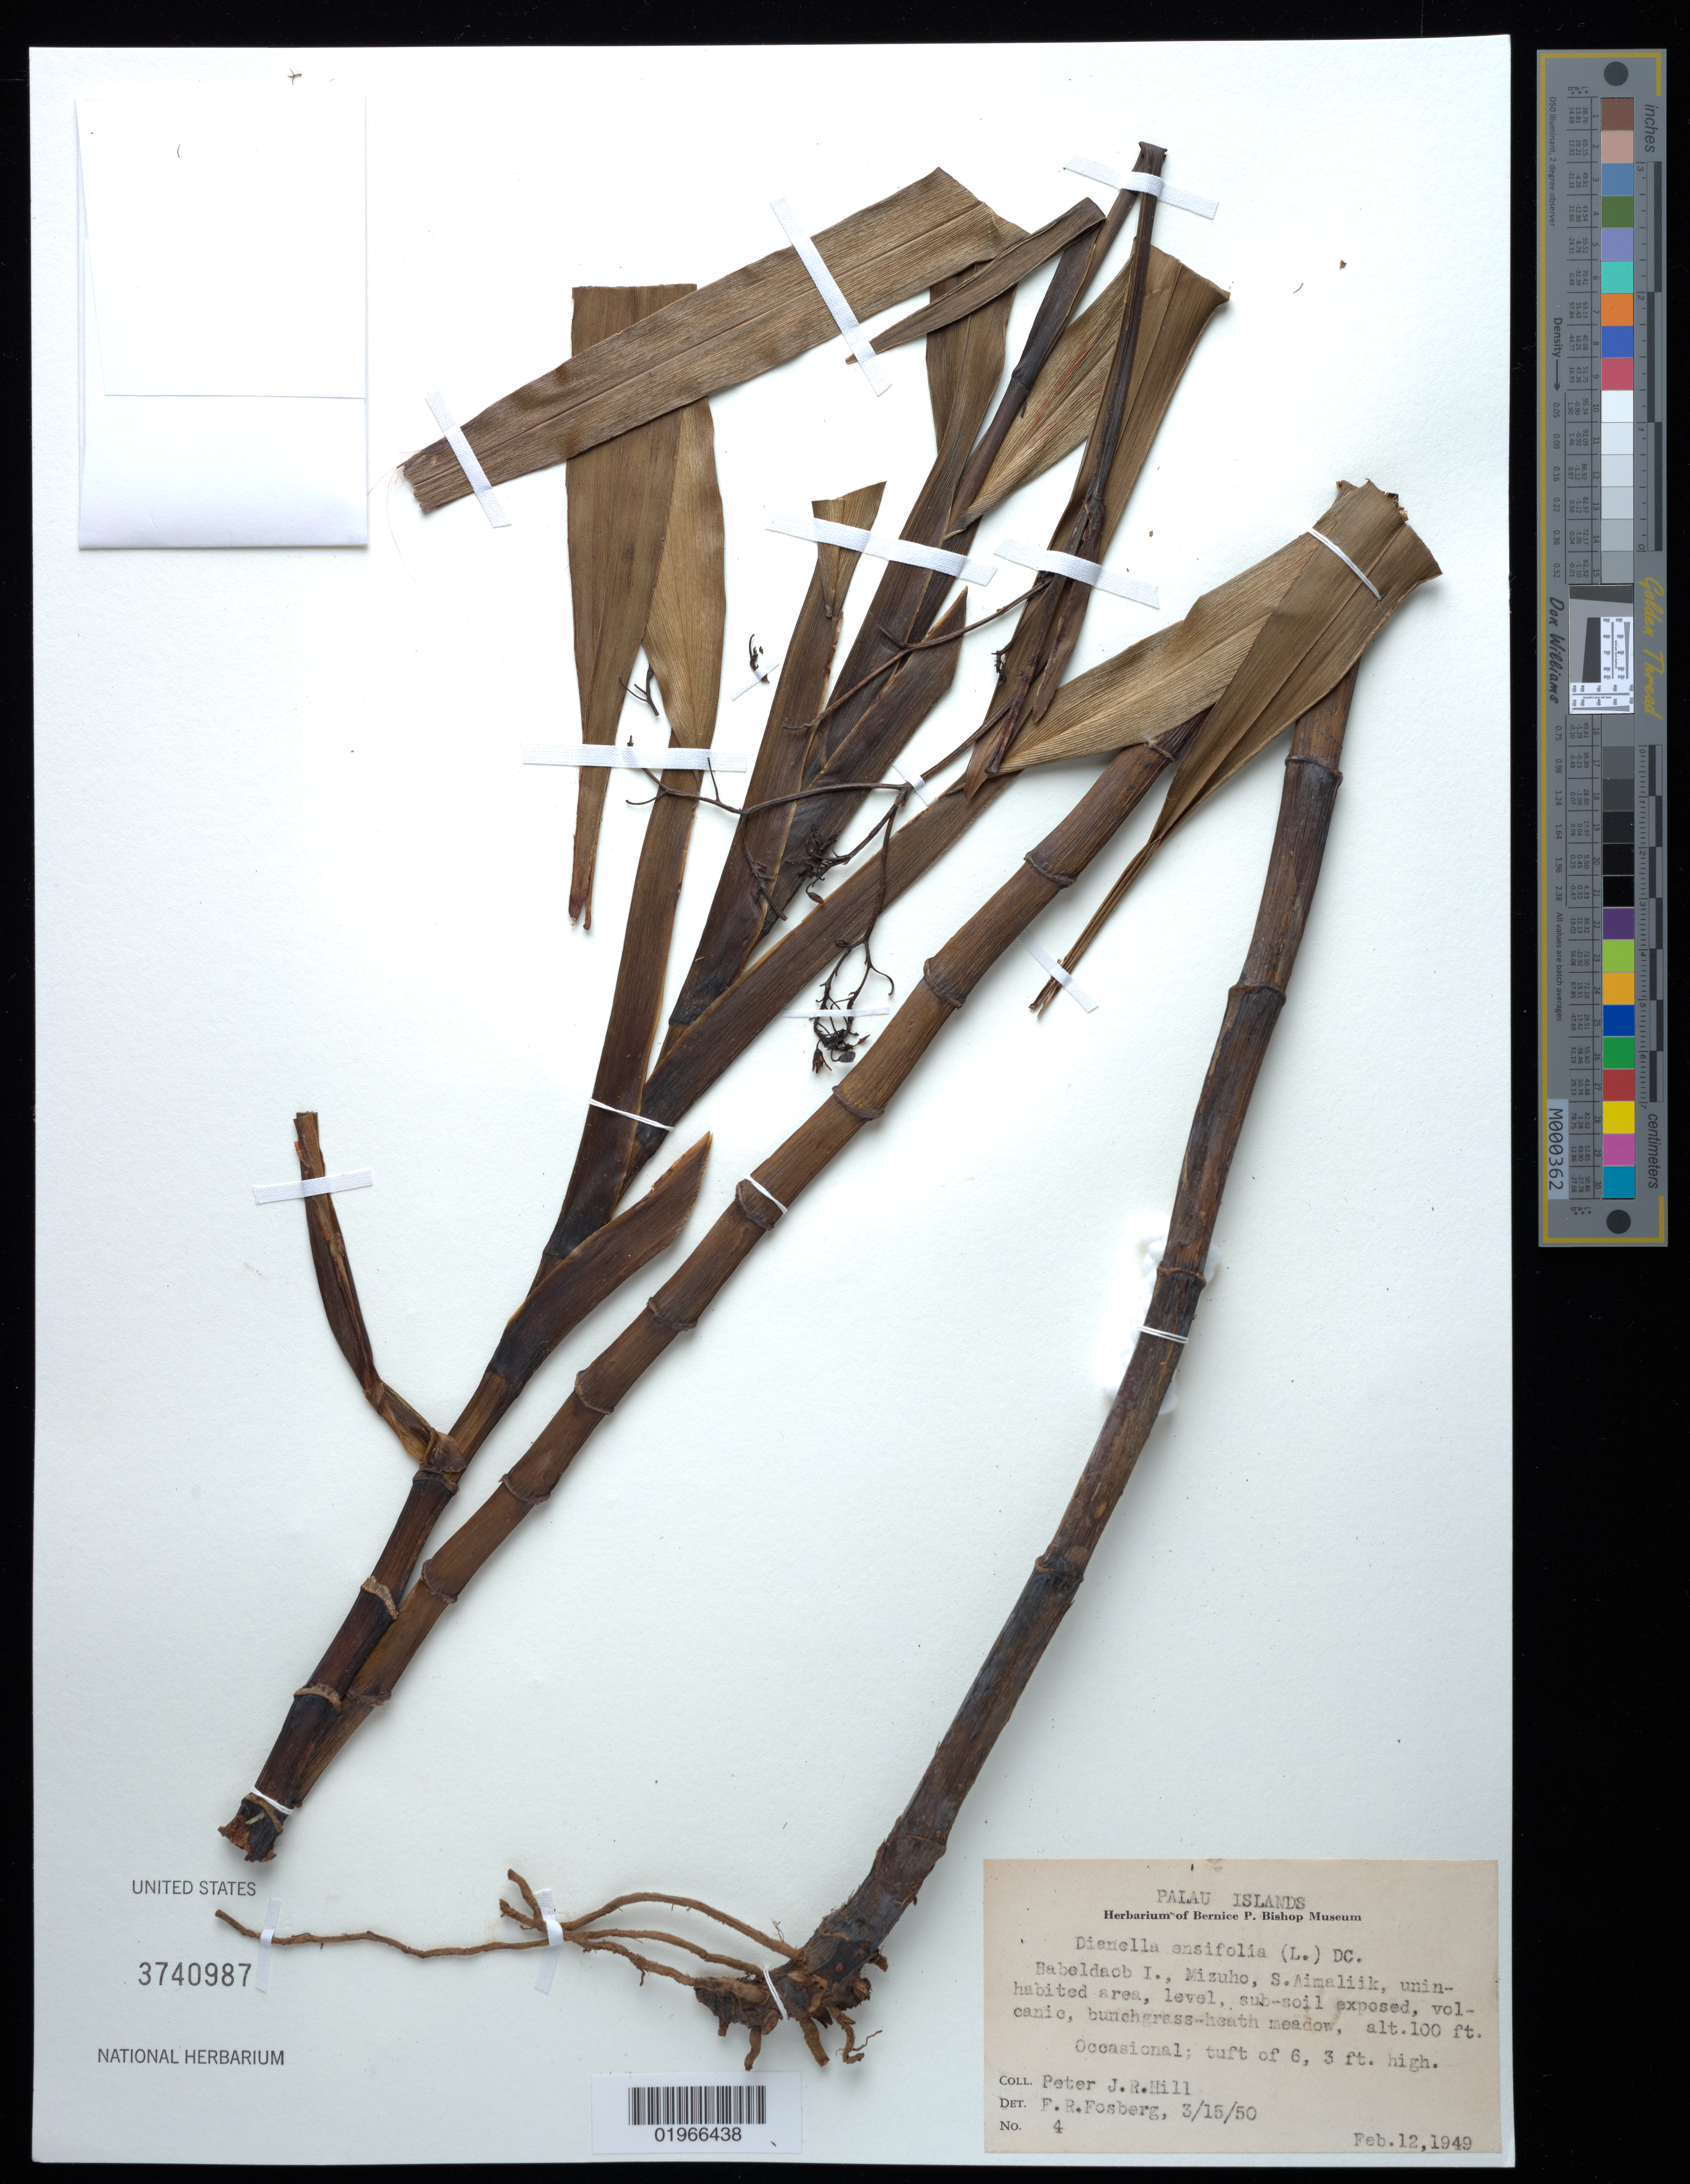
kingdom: Plantae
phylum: Tracheophyta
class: Liliopsida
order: Asparagales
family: Asphodelaceae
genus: Dianella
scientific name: Dianella ensifolia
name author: (L.) DC.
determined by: Fosberg, F. R.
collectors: P. J. R. Hill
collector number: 4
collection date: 1949-02-12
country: Palau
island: Babeldaob [Babelthuap]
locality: The Caroline Islands, Palau, Babeldaob Island, Mizuho, S. Aimaliik, uninhabited area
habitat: Meadow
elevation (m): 30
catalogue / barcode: US 3740987